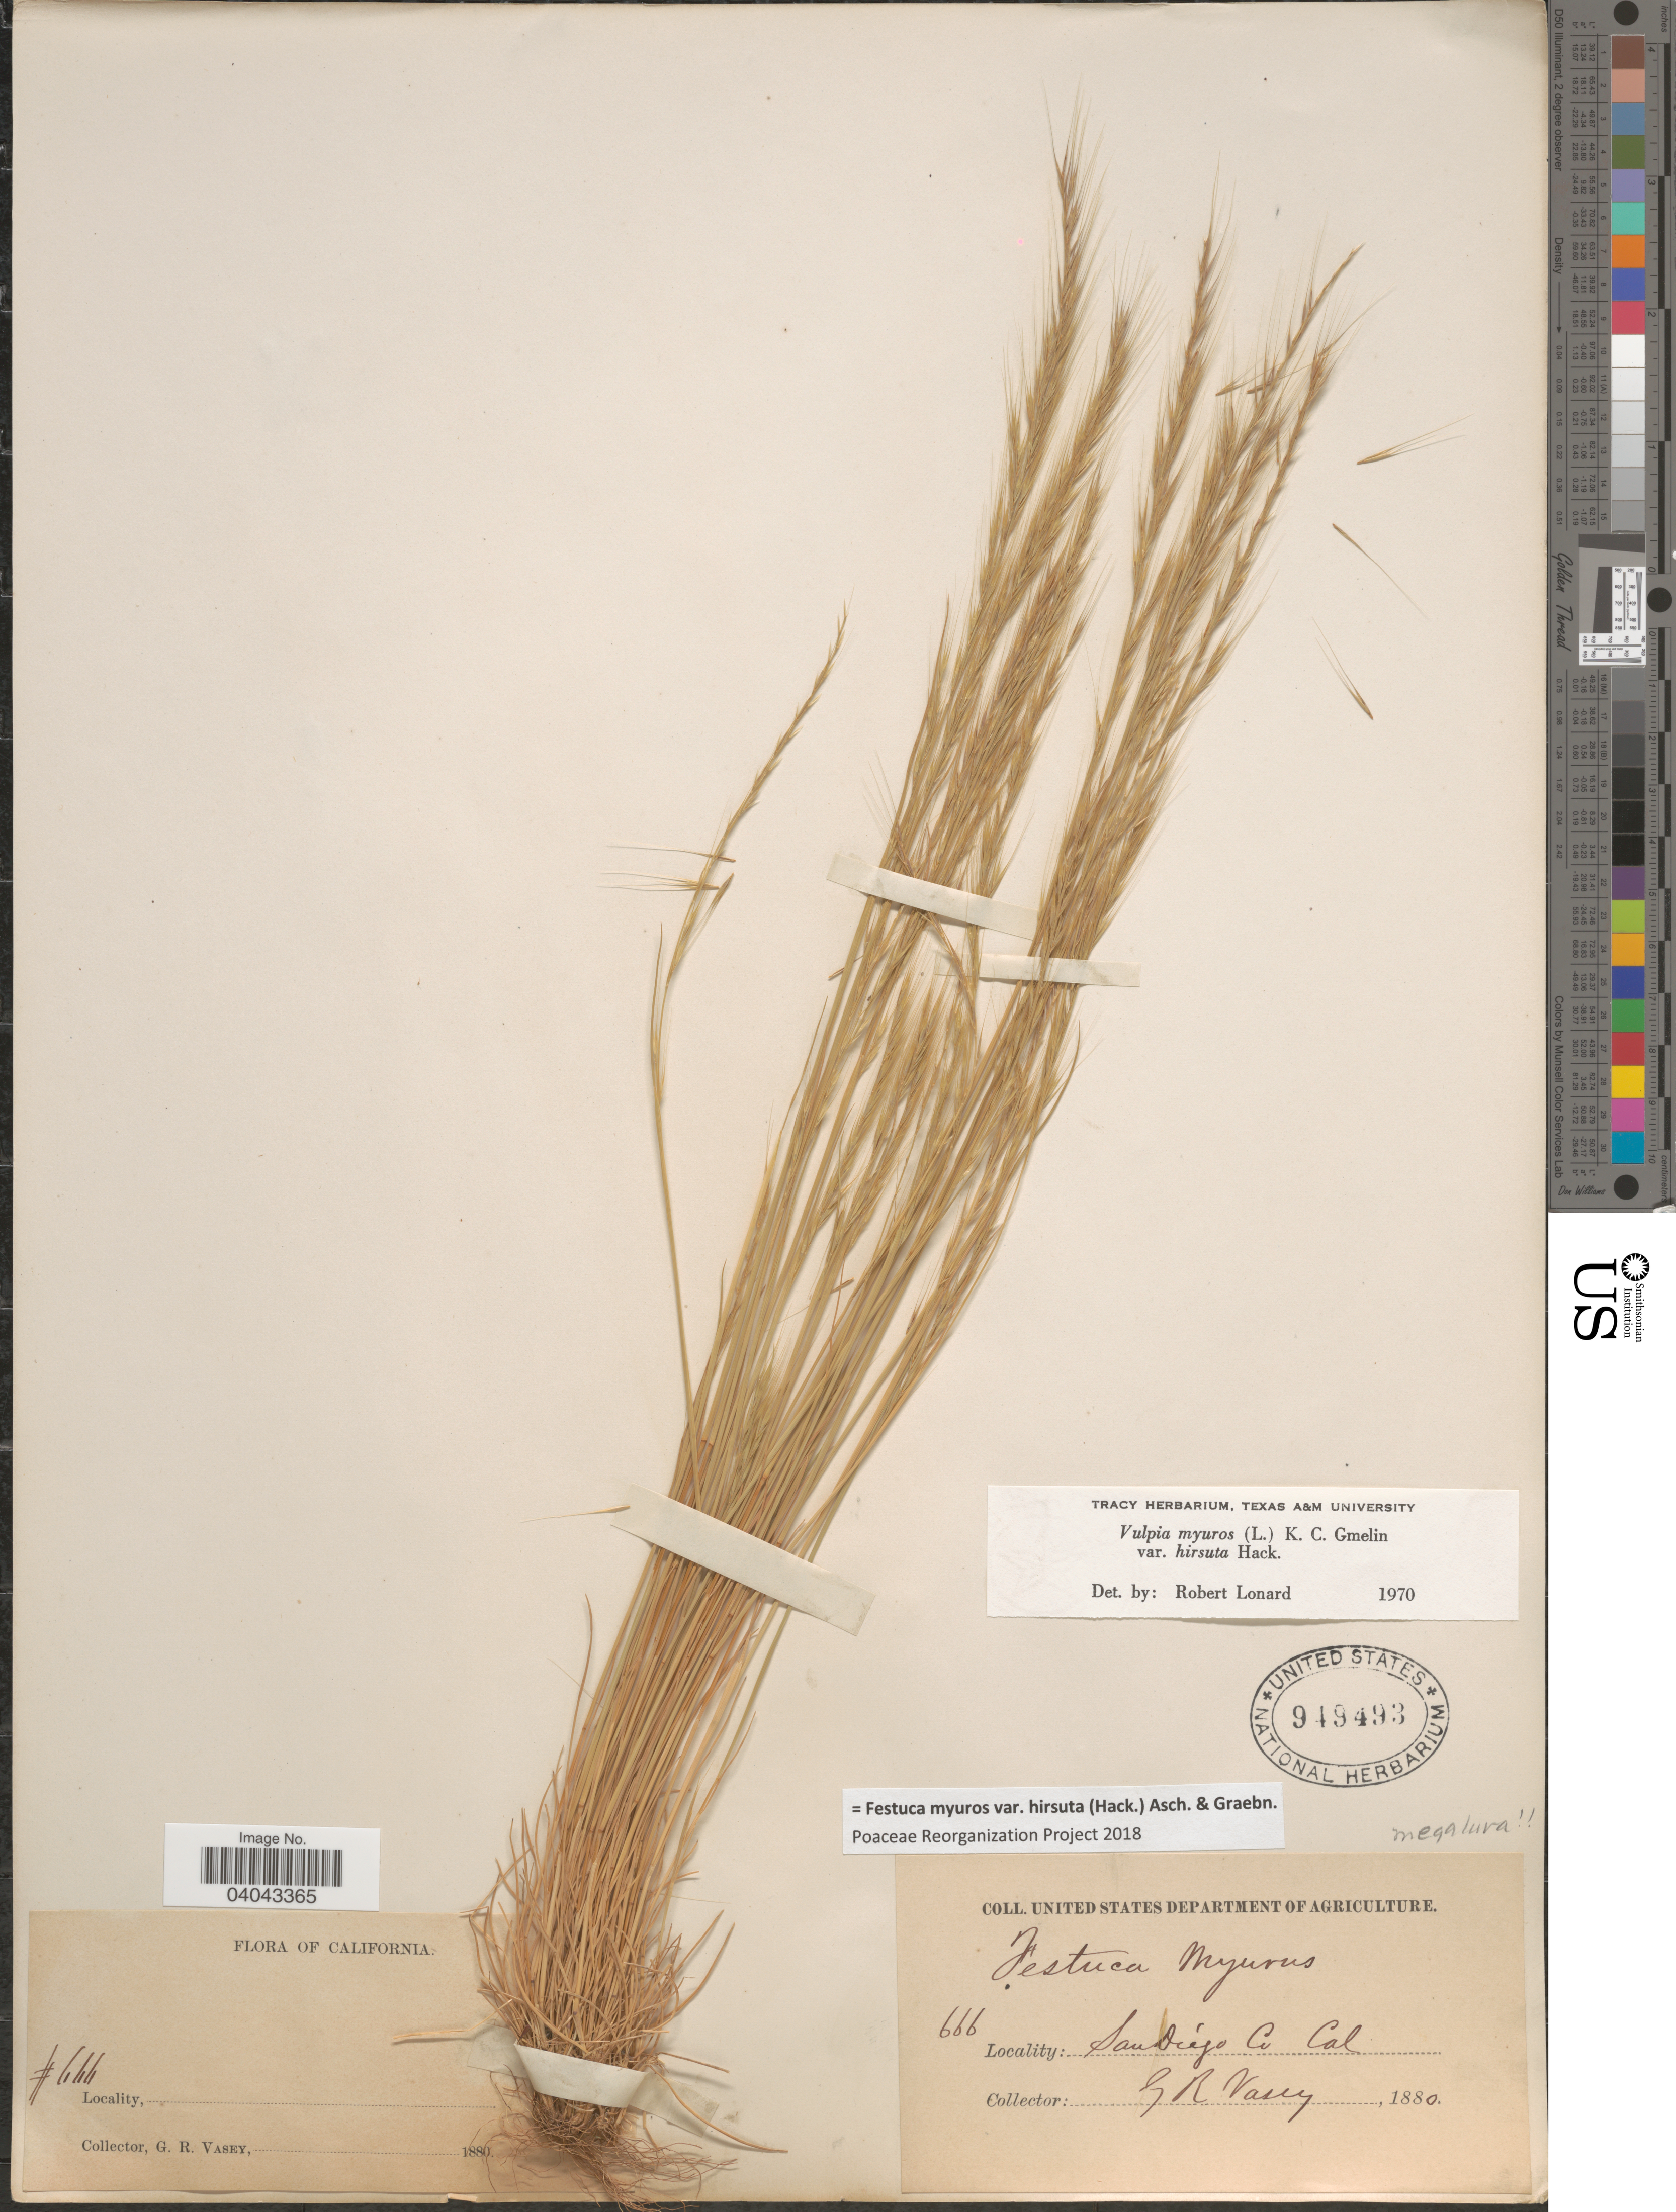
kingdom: Plantae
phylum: Tracheophyta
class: Liliopsida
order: Poales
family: Poaceae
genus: Festuca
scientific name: Festuca myuros var. hirsuta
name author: (Hack.) Asch. & Graebn.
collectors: G. R. Vasey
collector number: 666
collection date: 1880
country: United States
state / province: California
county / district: San Diego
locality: San Diego Co.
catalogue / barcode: US 949493